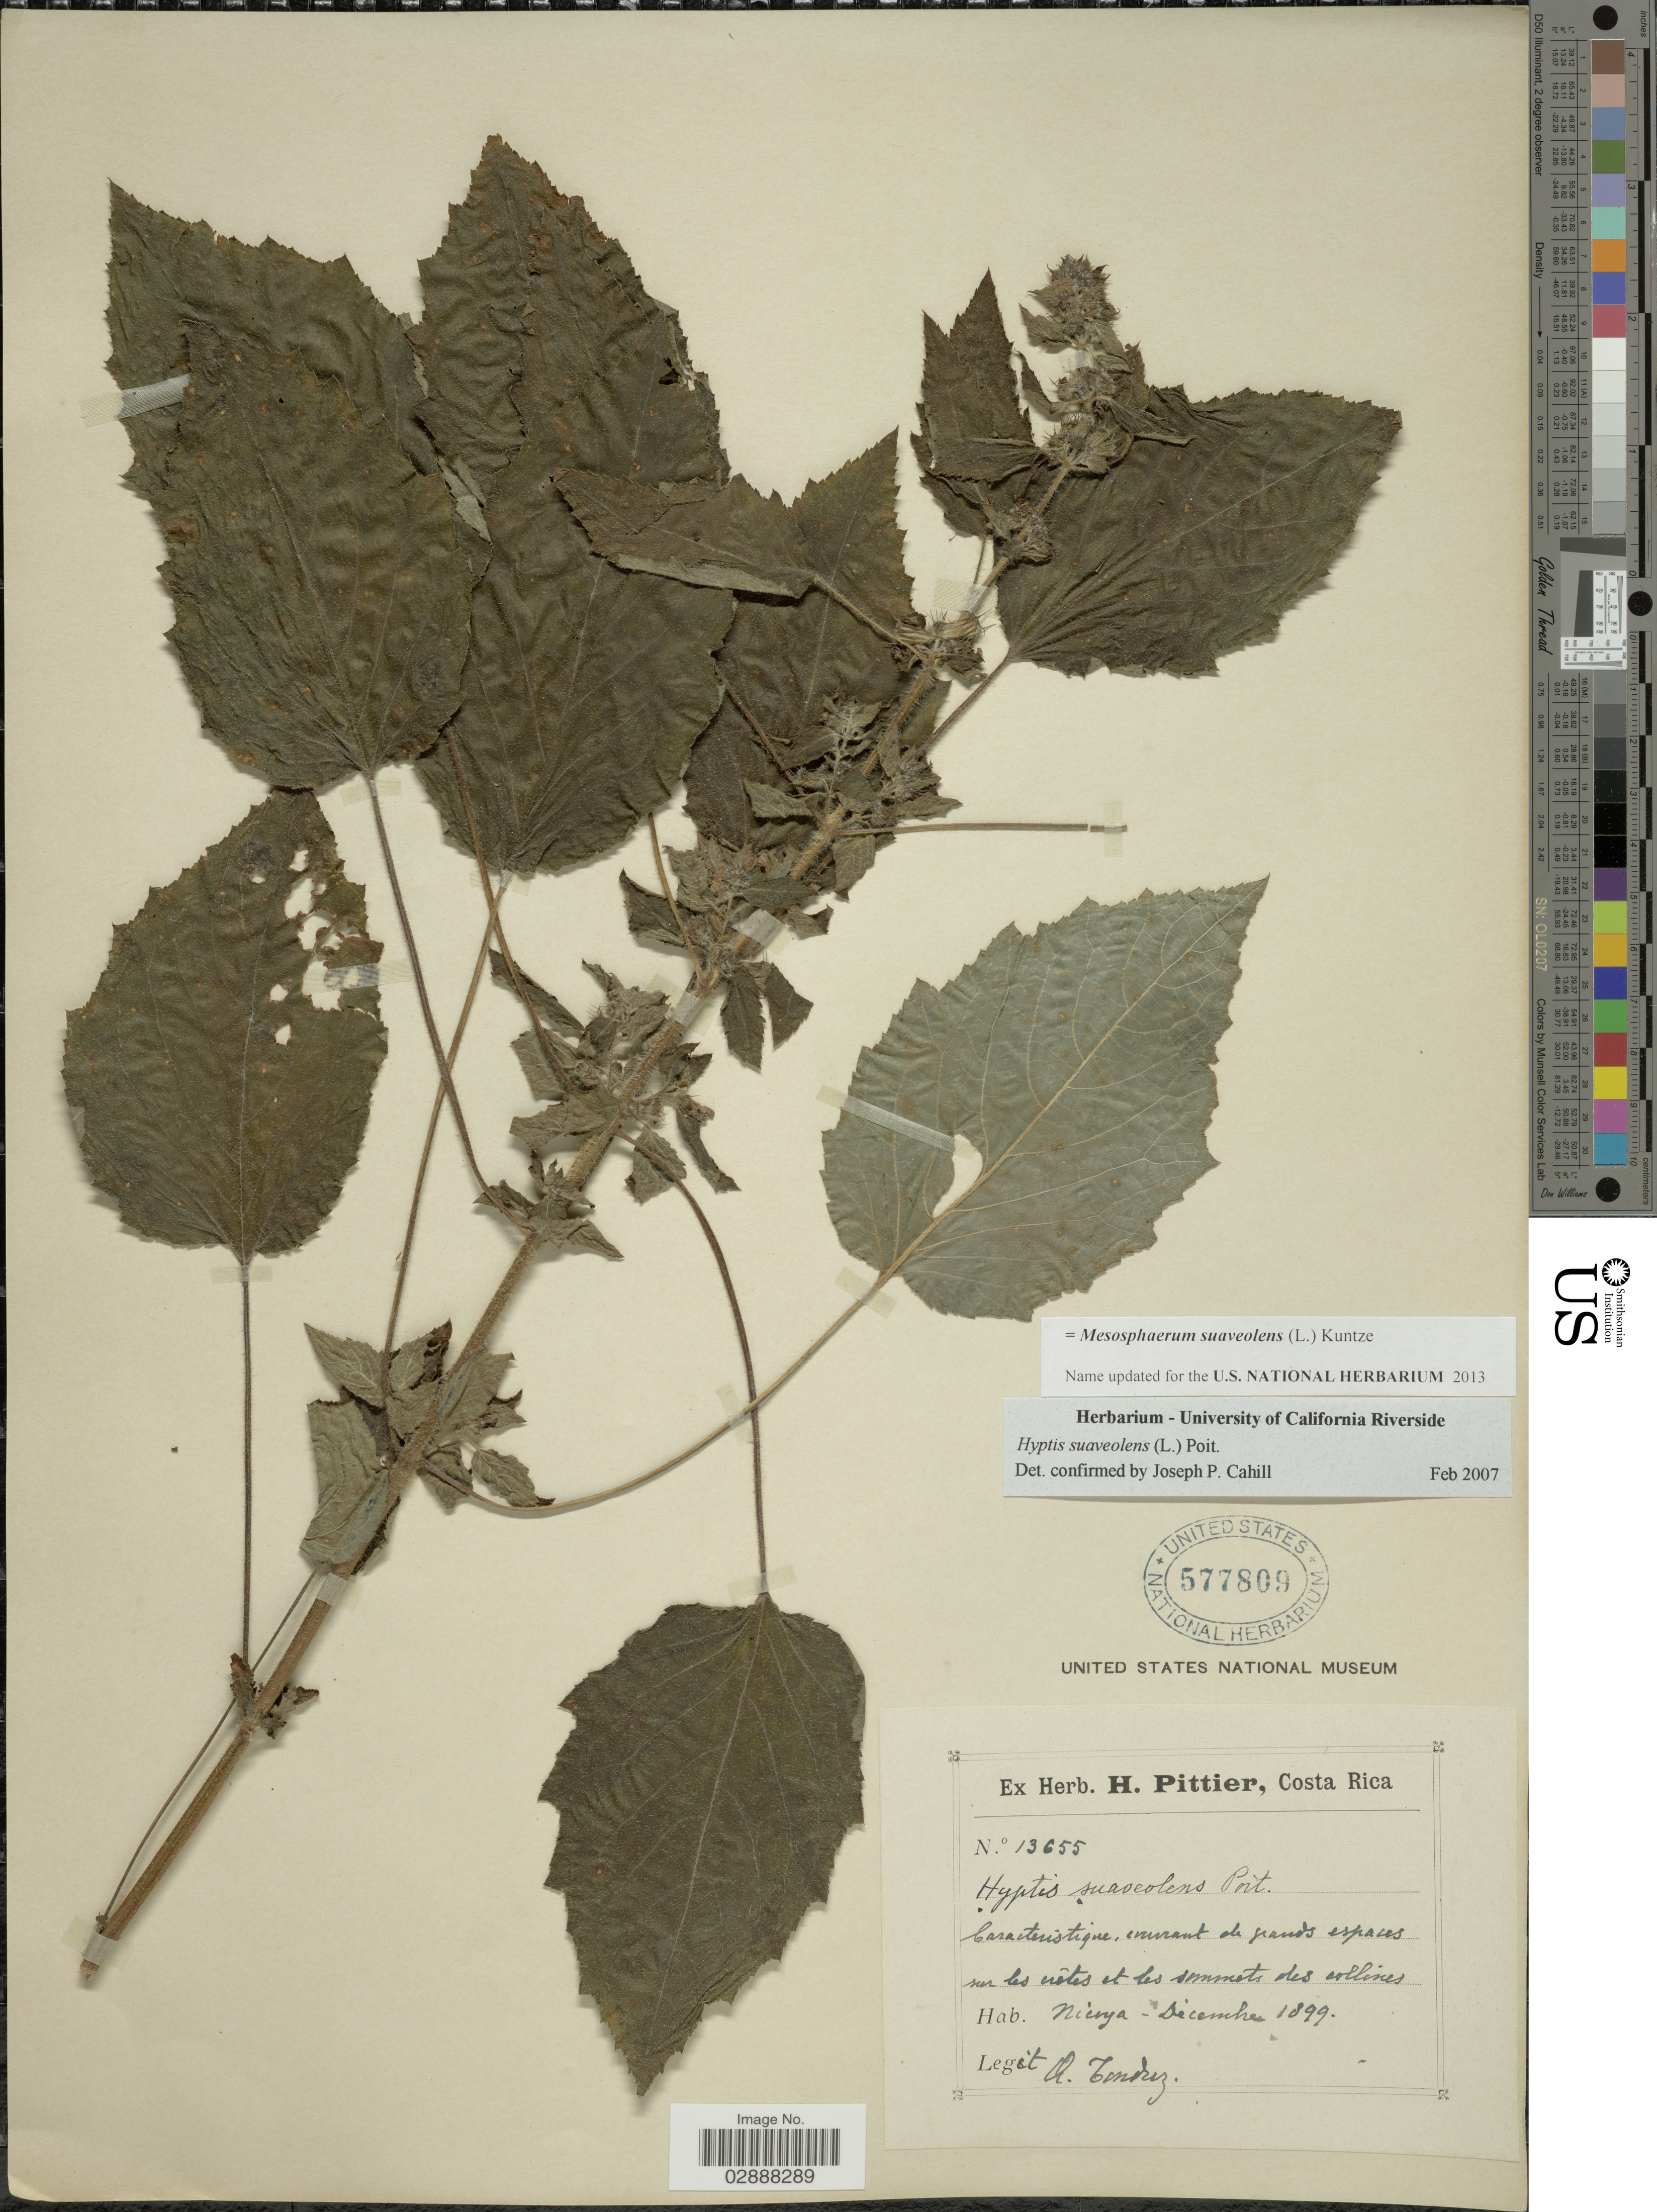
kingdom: Plantae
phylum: Tracheophyta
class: Magnoliopsida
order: Lamiales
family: Lamiaceae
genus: Mesosphaerum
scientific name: Mesosphaerum suaveolens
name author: (L.) Kuntze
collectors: A. Tonduz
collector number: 13655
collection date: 1899-12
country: Costa Rica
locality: Sur les crêtes et les sommets des collines de Nicoya.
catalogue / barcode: US 577809